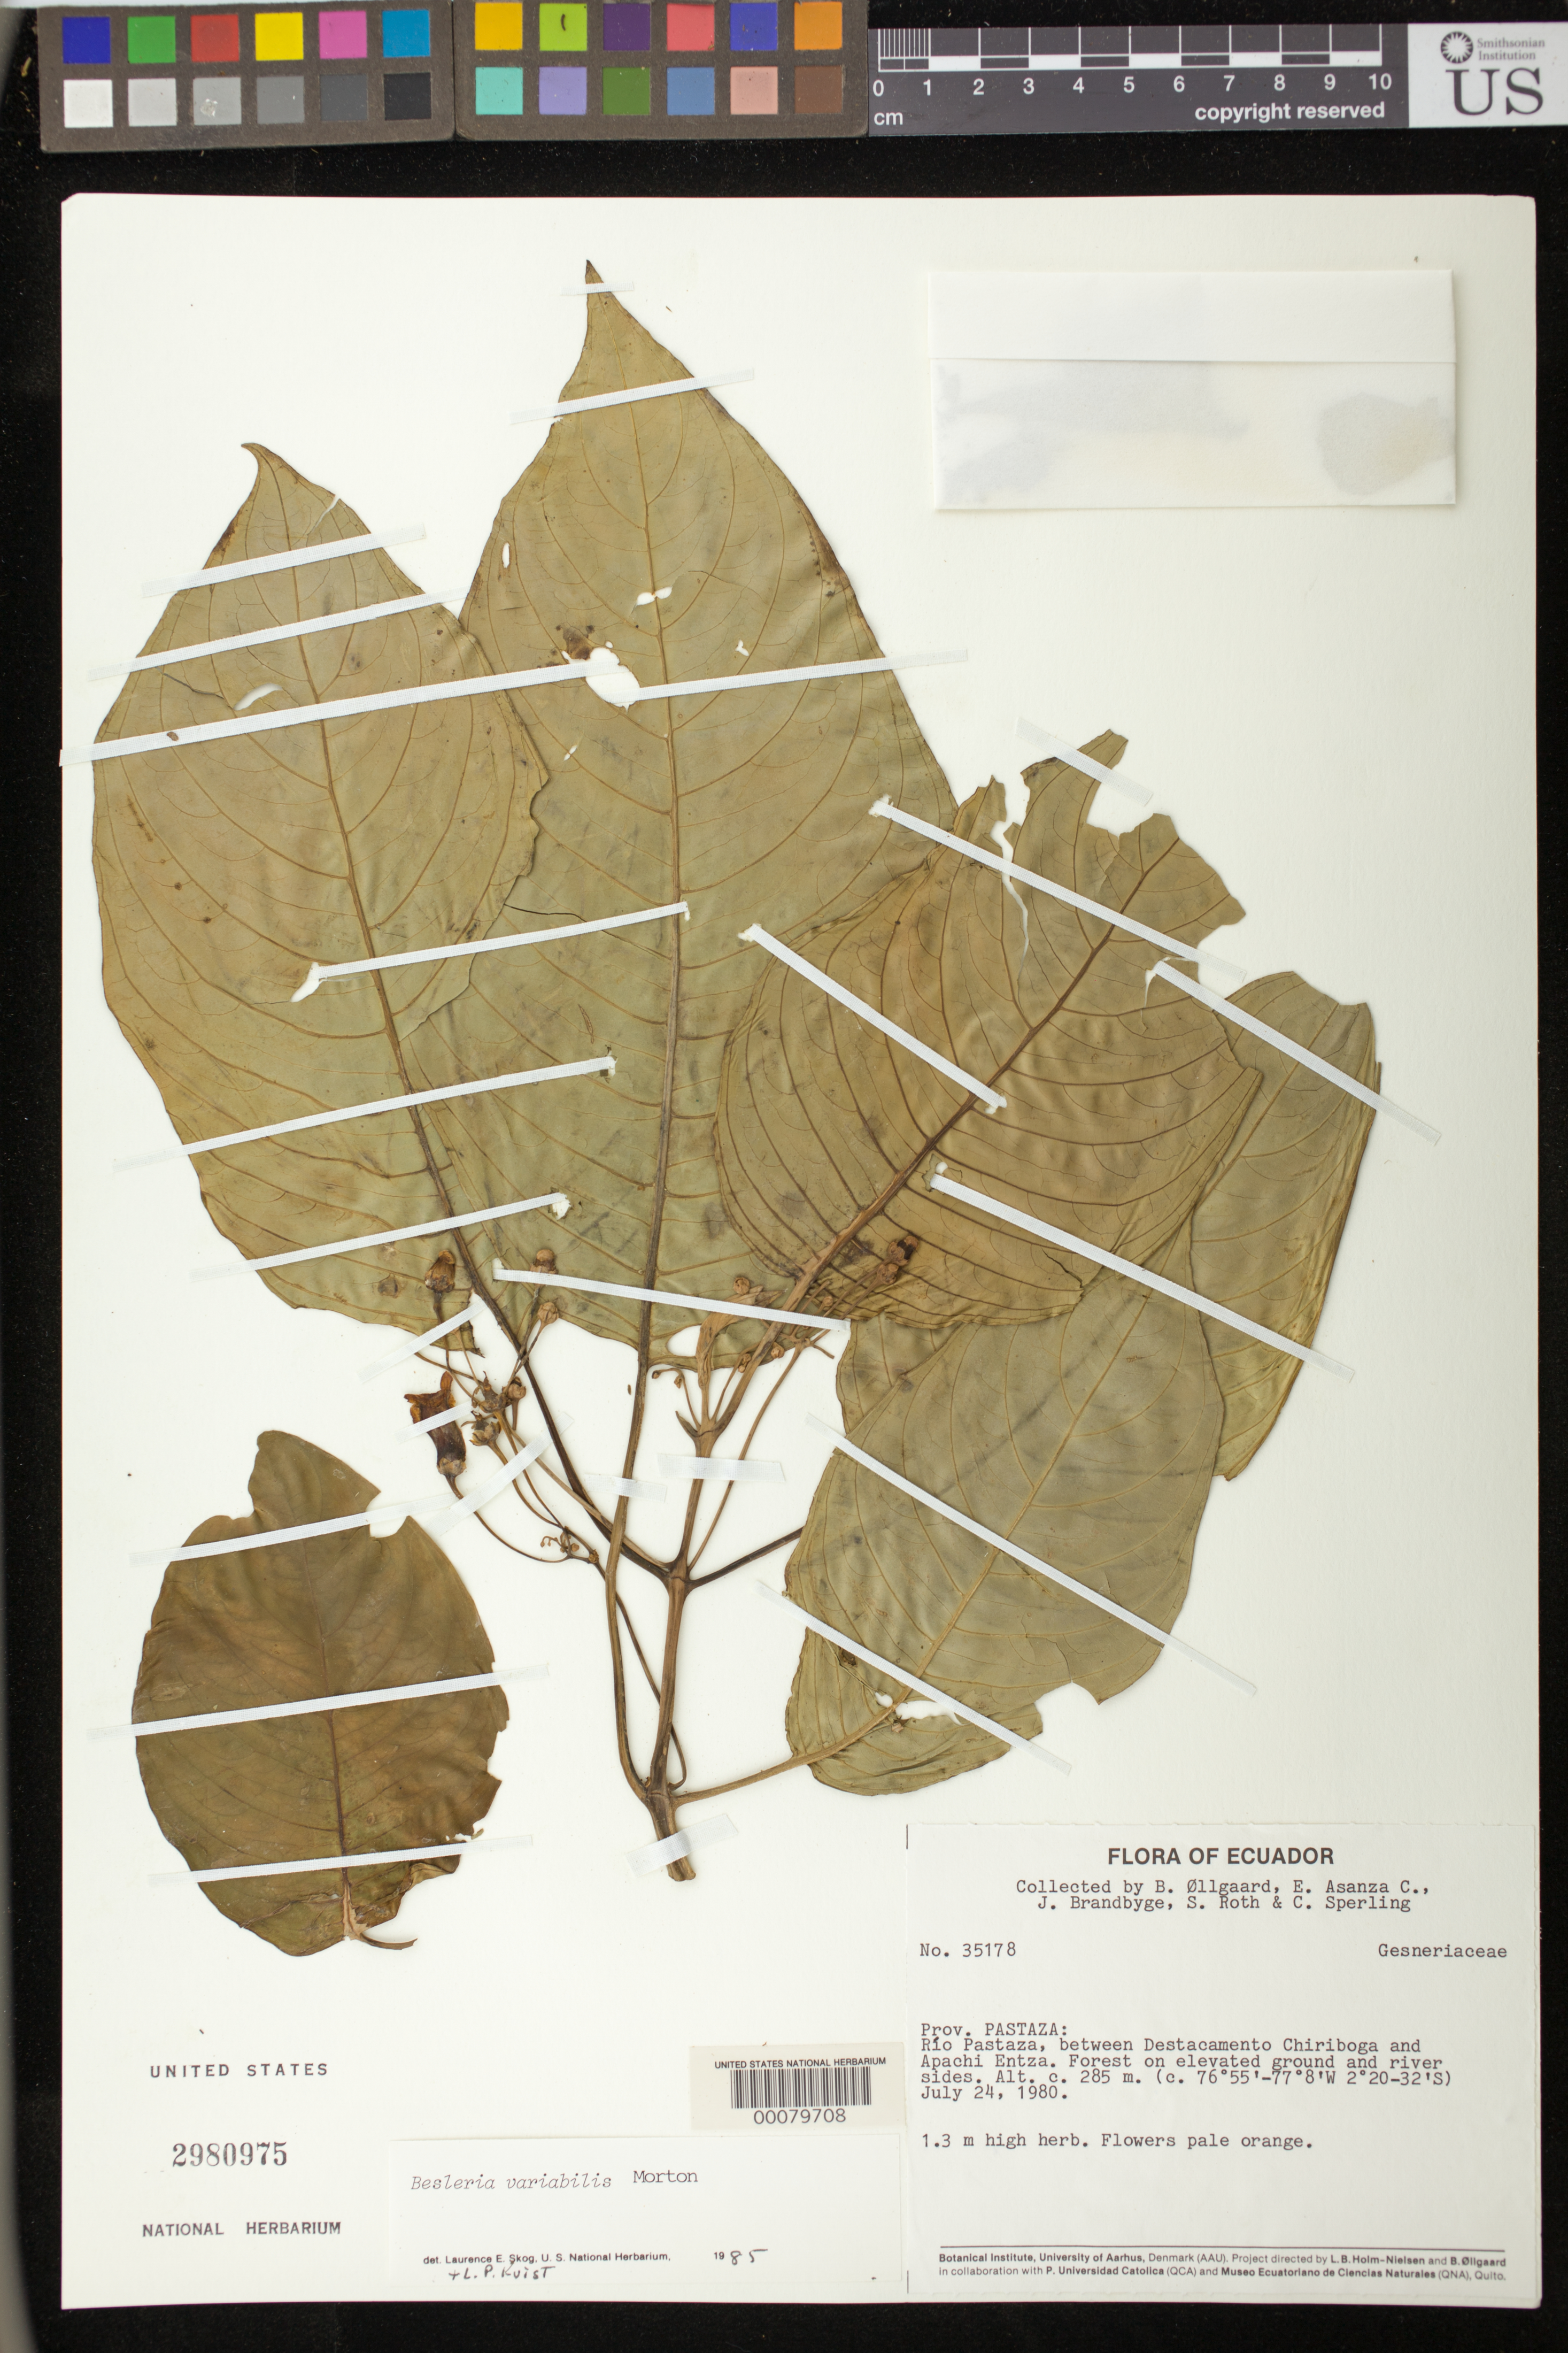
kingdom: Plantae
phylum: Tracheophyta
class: Magnoliopsida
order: Lamiales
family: Gesneriaceae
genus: Besleria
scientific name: Besleria variabilis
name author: C.V. Morton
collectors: B. Øllgaard & et al.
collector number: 35178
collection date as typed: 24 Jul 1980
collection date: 1980-07-24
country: Ecuador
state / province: Pastaza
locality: Rio Pastaza, between destacamento Chiriboga and Apachi Entza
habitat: Forest on elevated ground and river sides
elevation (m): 285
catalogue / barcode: US 2980975